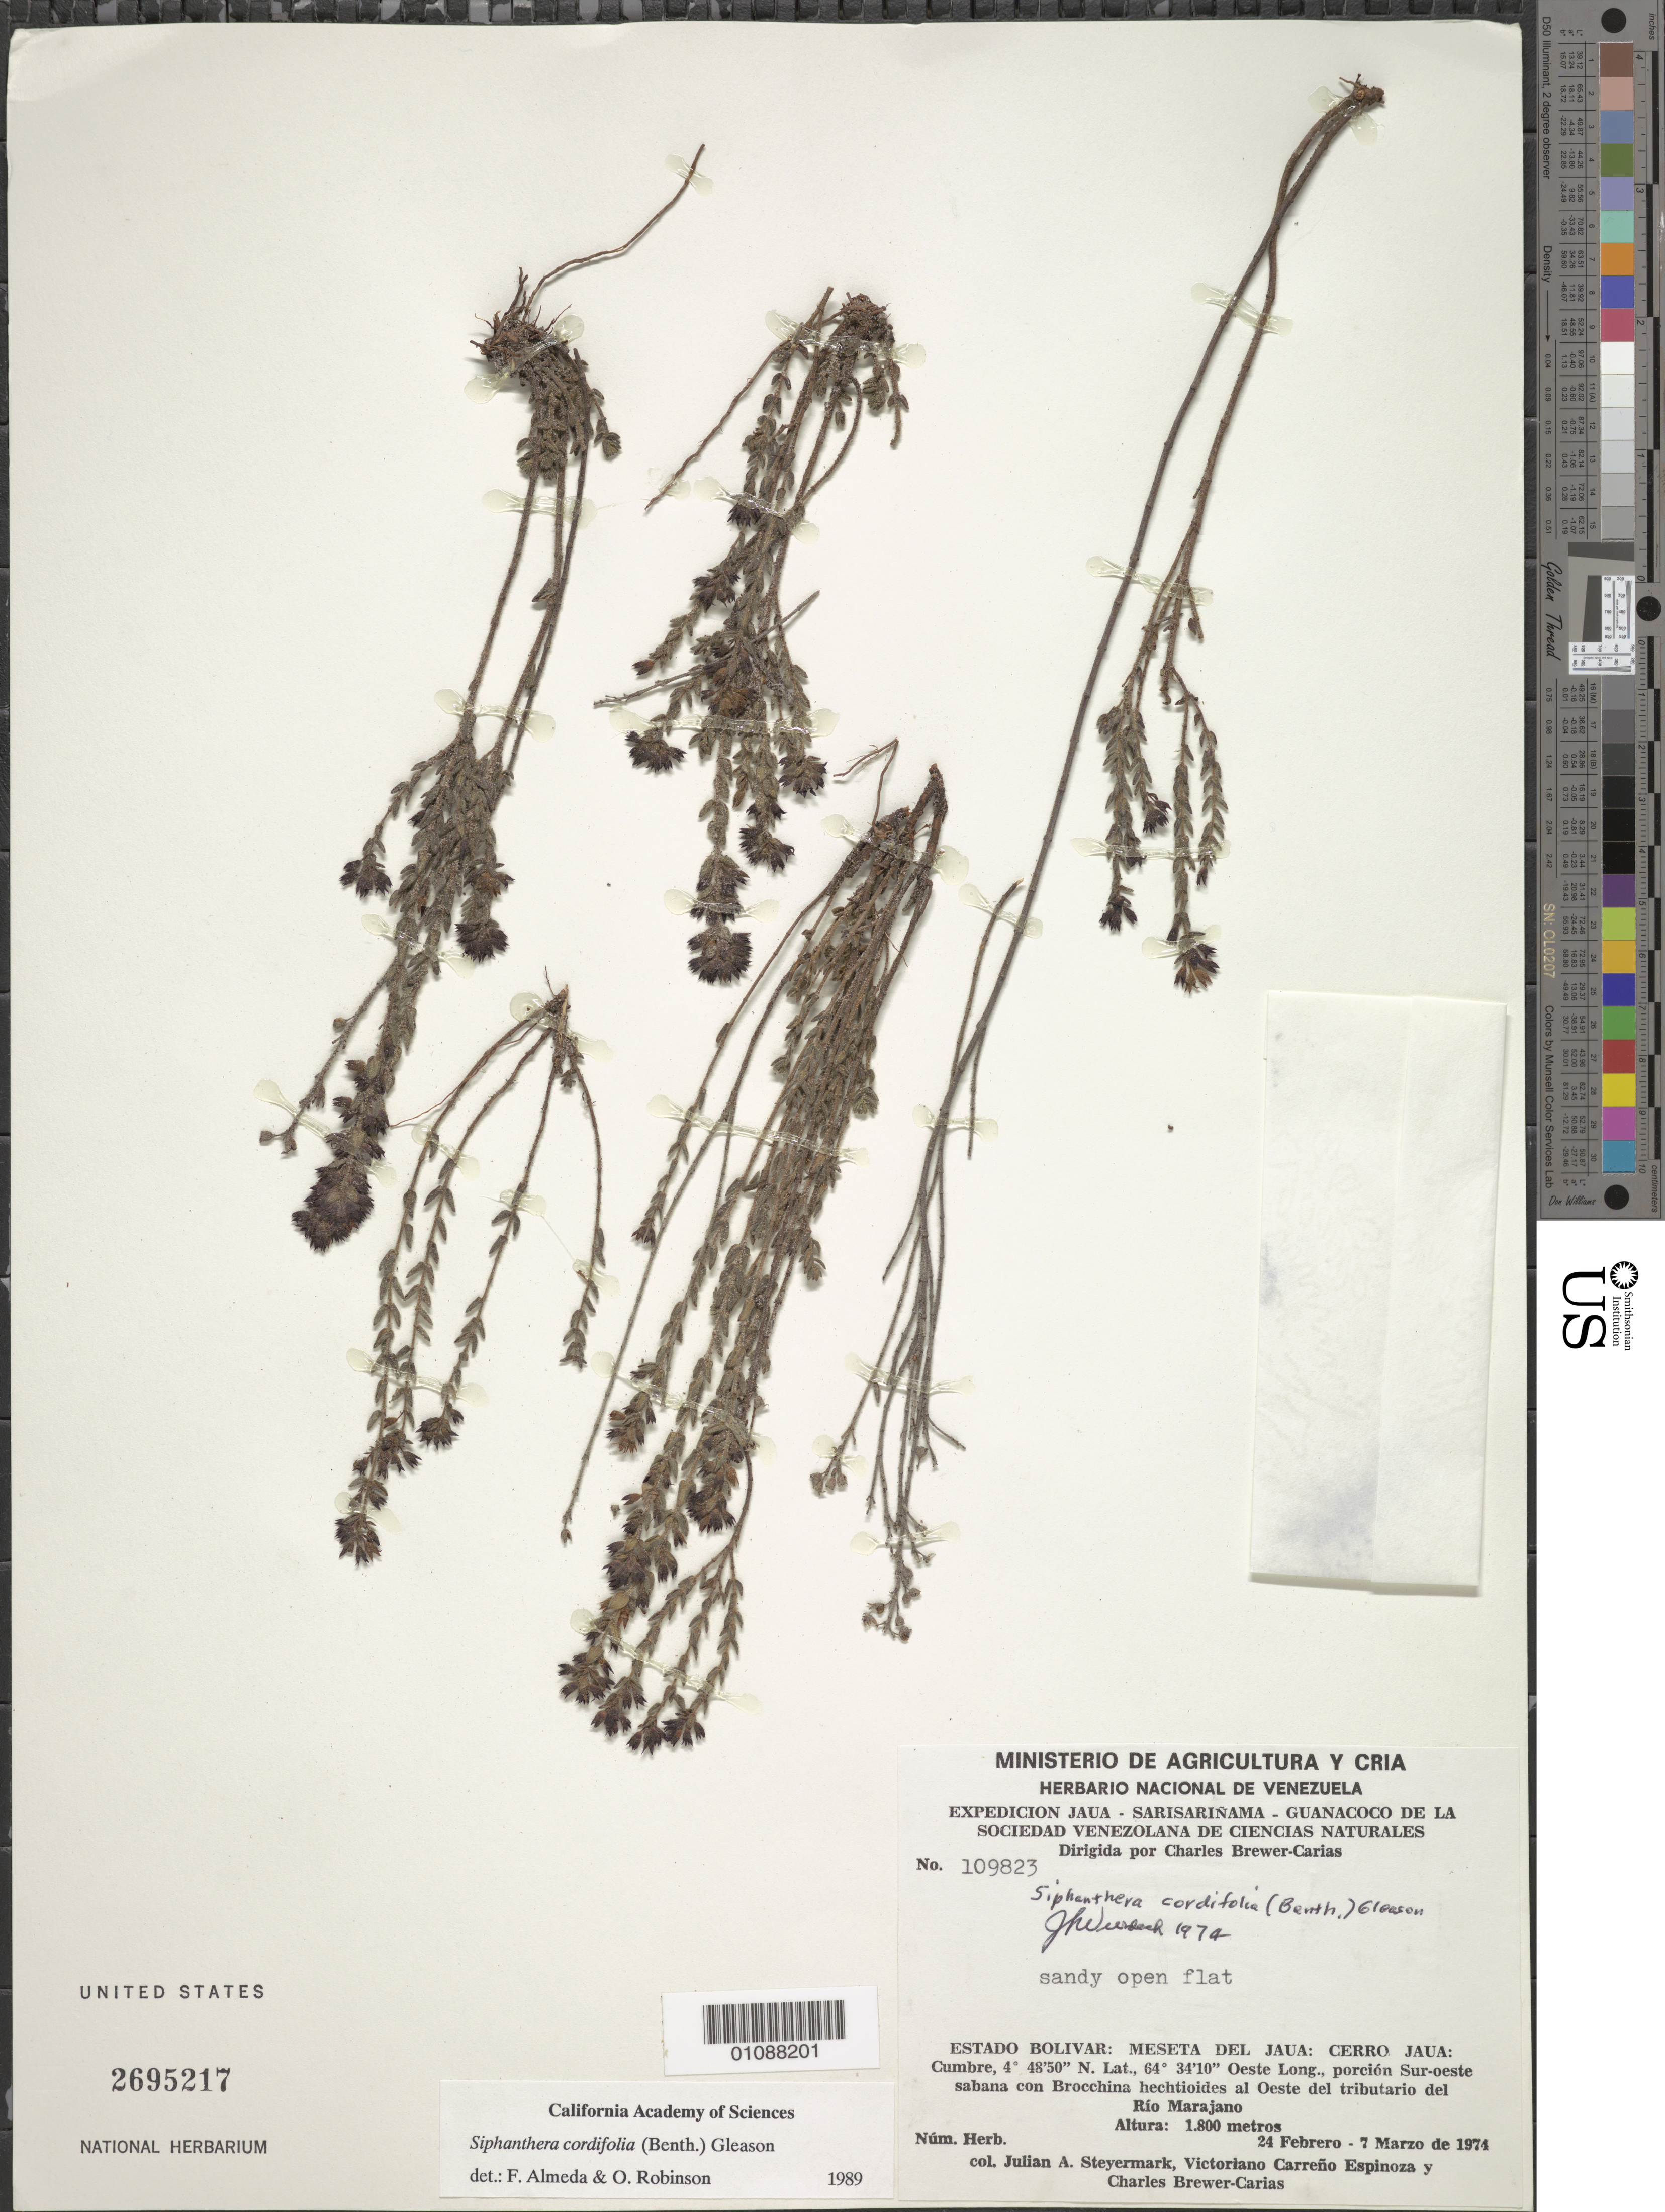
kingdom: Plantae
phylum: Tracheophyta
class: Magnoliopsida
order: Myrtales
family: Melastomataceae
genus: Siphanthera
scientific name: Siphanthera cordifolia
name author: (Benth.) Gleason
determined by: Almeda, F.; Robinson, O. R.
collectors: J. Steyermark, V. Carreño E. & C. Brewer-Carias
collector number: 109823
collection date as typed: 24-Feb-74 to 7-Mar-74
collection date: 1974-02-24/1974-03-07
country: Venezuela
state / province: Bolívar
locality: Meseta del Jaua: Cerro Jaua, porcion Sur-oeste, al oeste del tributario de Rio Marajano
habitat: Sabana con Brocchina hechtioides; sandy open flat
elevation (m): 1800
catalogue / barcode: US 2695217